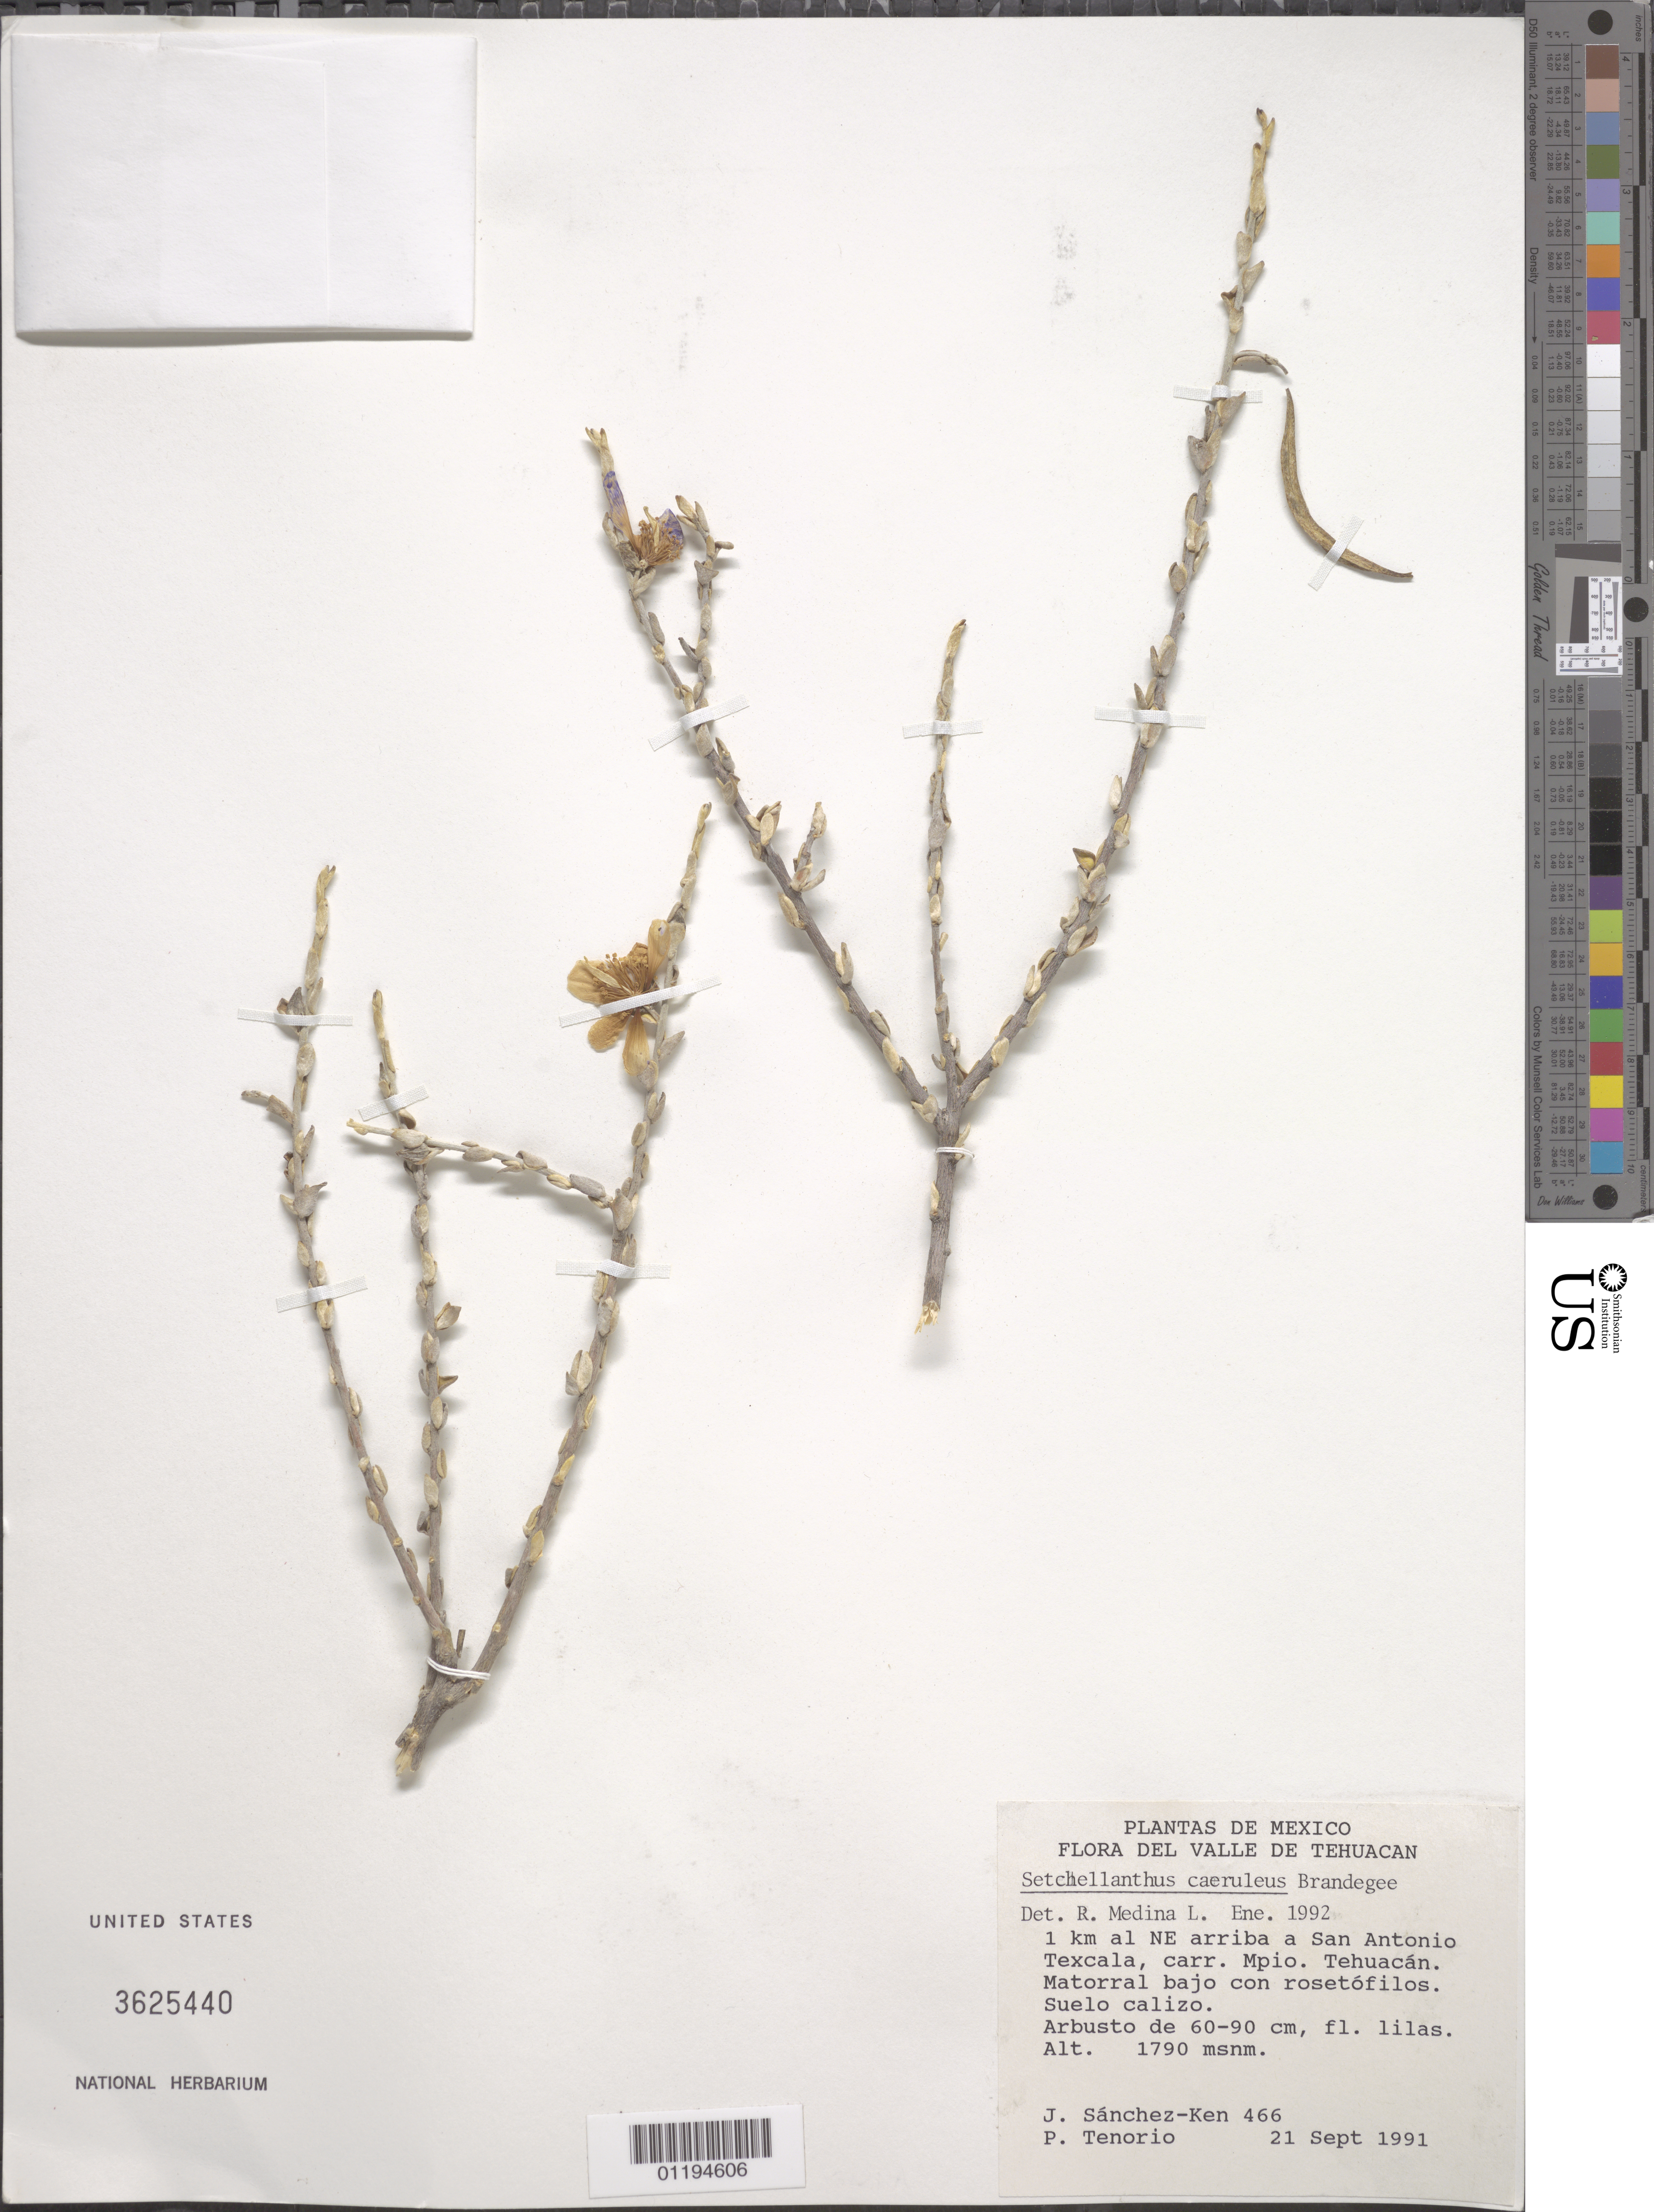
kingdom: Plantae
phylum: Tracheophyta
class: Magnoliopsida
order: Brassicales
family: Setchellanthaceae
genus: Setchellanthus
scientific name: Setchellanthus caeruleus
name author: Brandegee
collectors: J. G. Sánchez-Ken & Tenorio, P.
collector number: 466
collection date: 1991-09-21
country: Mexico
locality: NE above San Antonio Texcala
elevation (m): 1790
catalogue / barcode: US 3625440